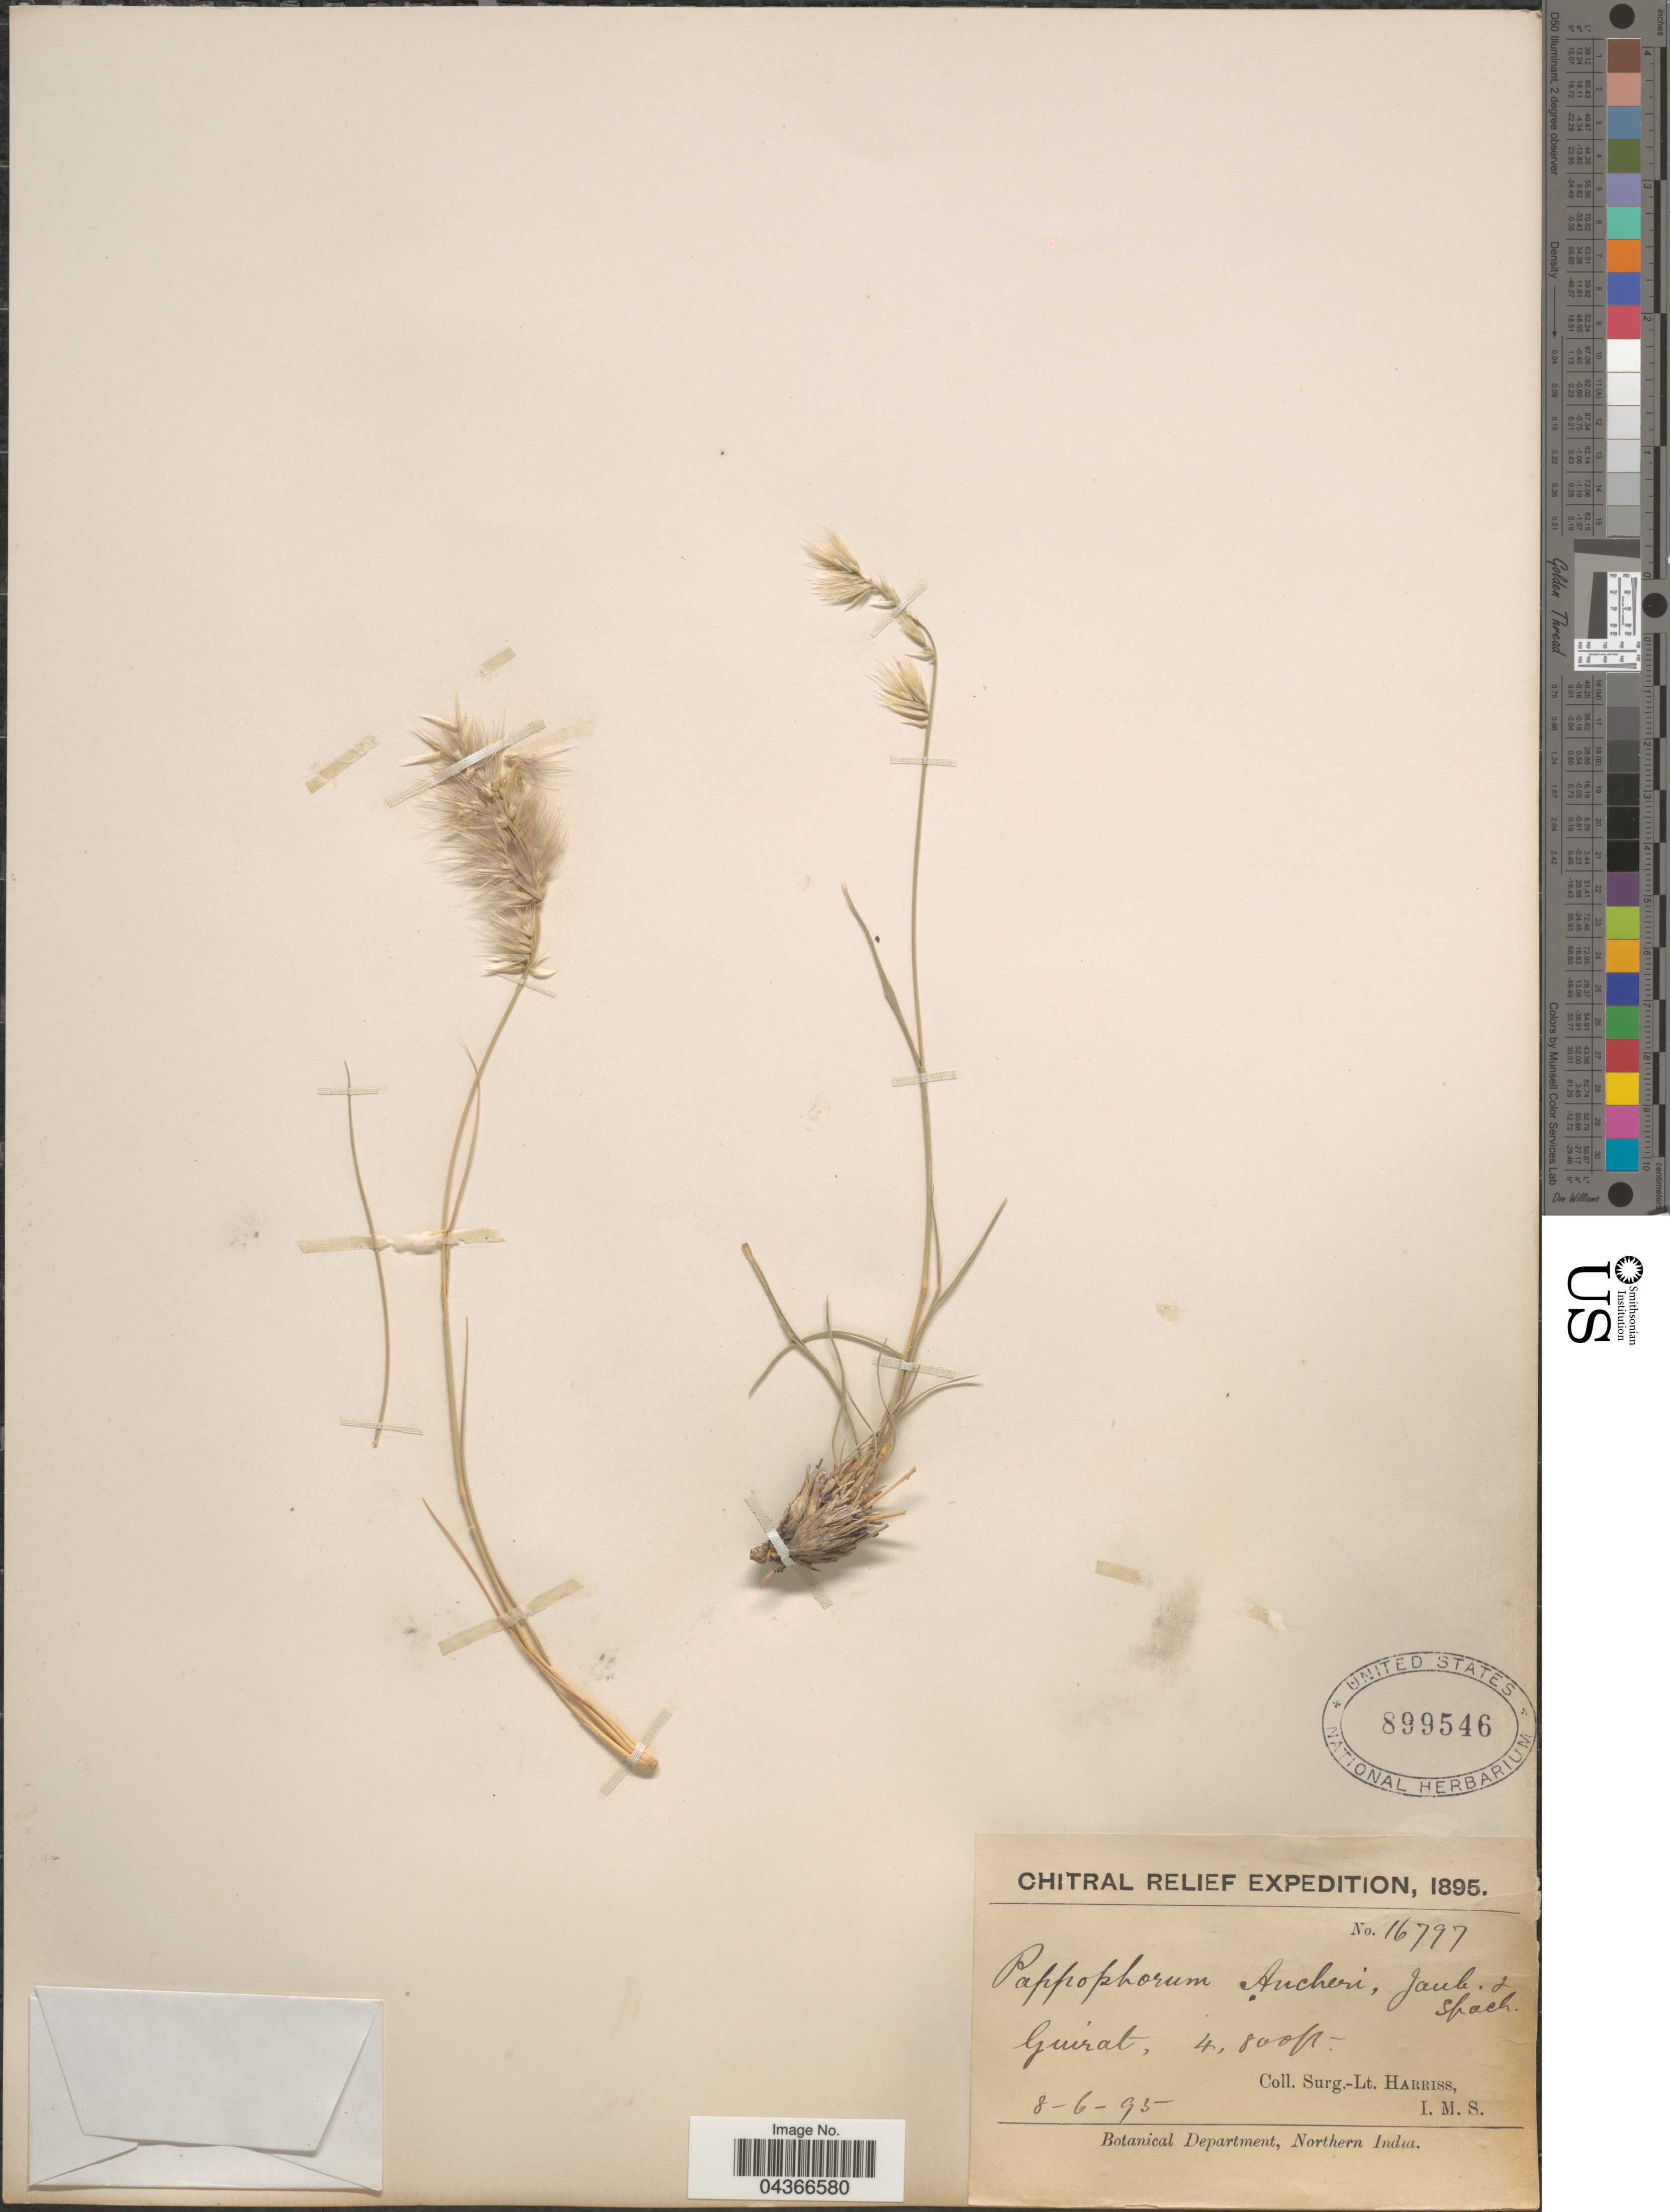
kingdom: Plantae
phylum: Tracheophyta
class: Liliopsida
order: Poales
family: Poaceae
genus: Enneapogon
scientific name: Enneapogon persicus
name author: Boiss.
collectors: S. A. Harris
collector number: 16797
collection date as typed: Transcribed d/m/y: 8/6/95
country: Pakistan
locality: Chitral Relief Expedition, 1895. Guirat. Northern India.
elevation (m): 1463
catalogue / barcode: US 899546